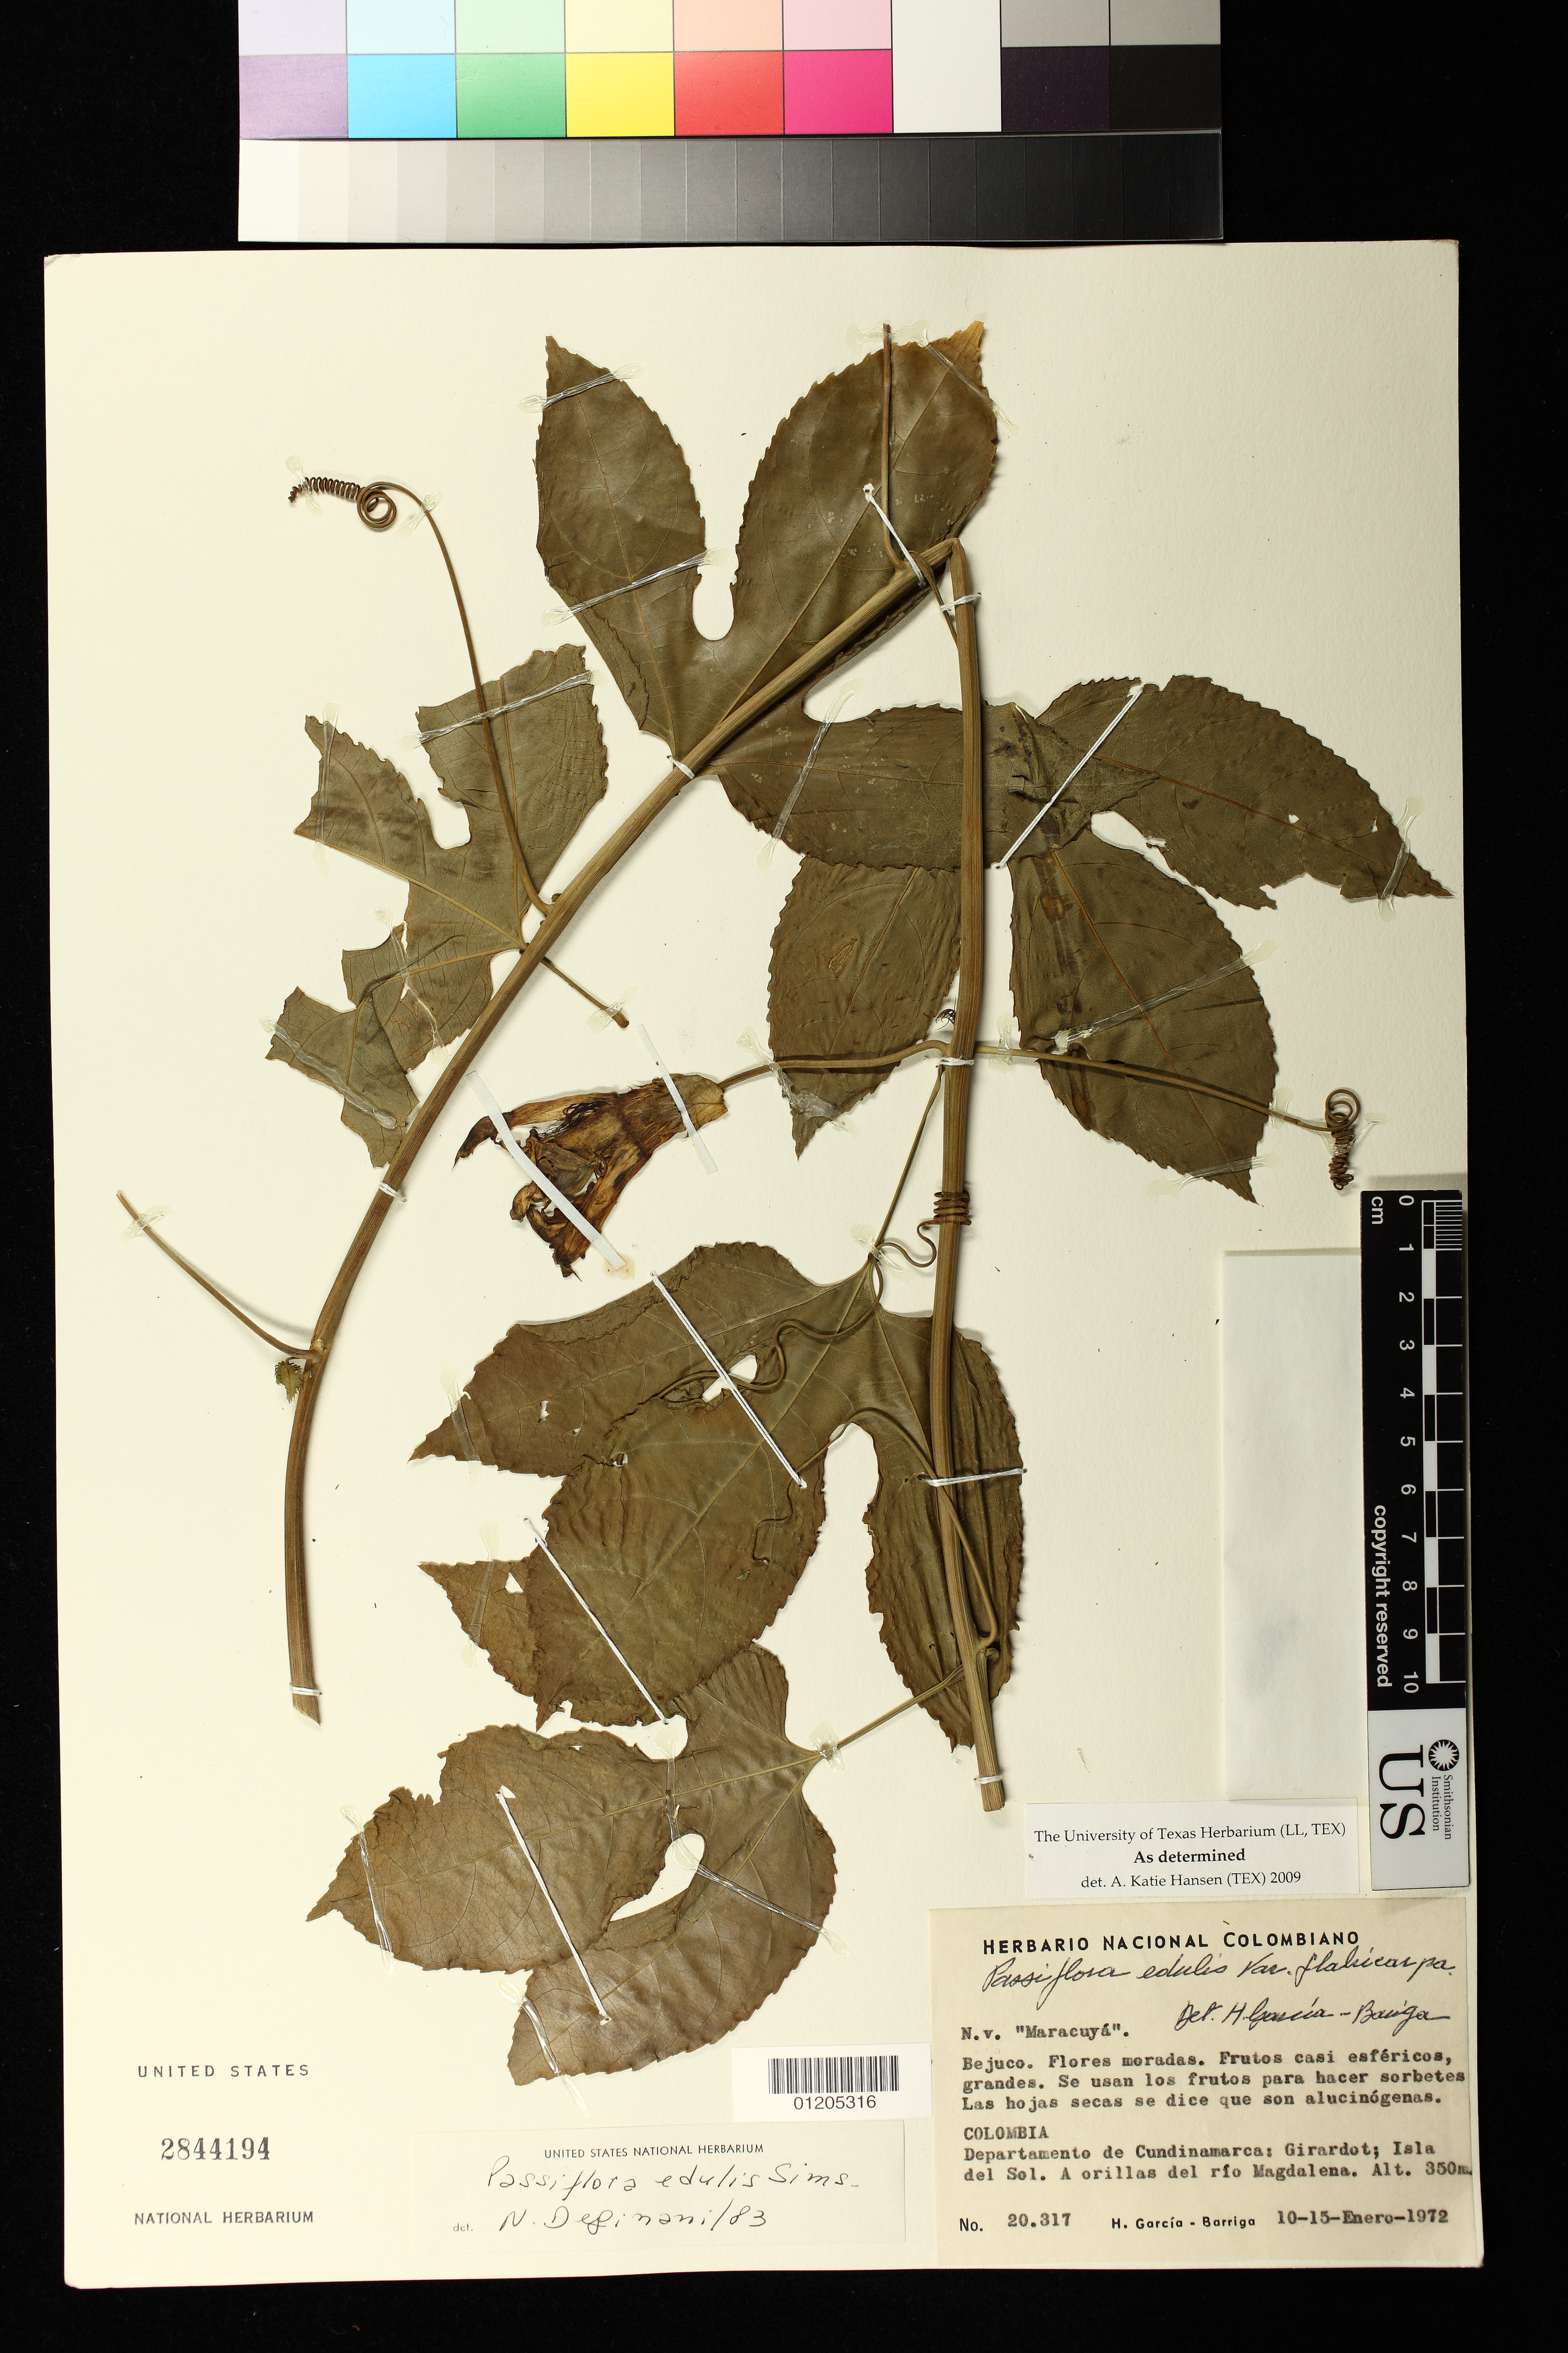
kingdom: Plantae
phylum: Tracheophyta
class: Magnoliopsida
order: Malpighiales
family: Passifloraceae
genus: Passiflora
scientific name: Passiflora edulis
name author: Sims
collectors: H. García Barriga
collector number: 20.317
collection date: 1972-01-10/1972-01-15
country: Colombia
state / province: Cundinamarca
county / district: Girardot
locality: Isla del Sol. A orillas del rio Magdalena.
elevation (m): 350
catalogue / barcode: US 2844194